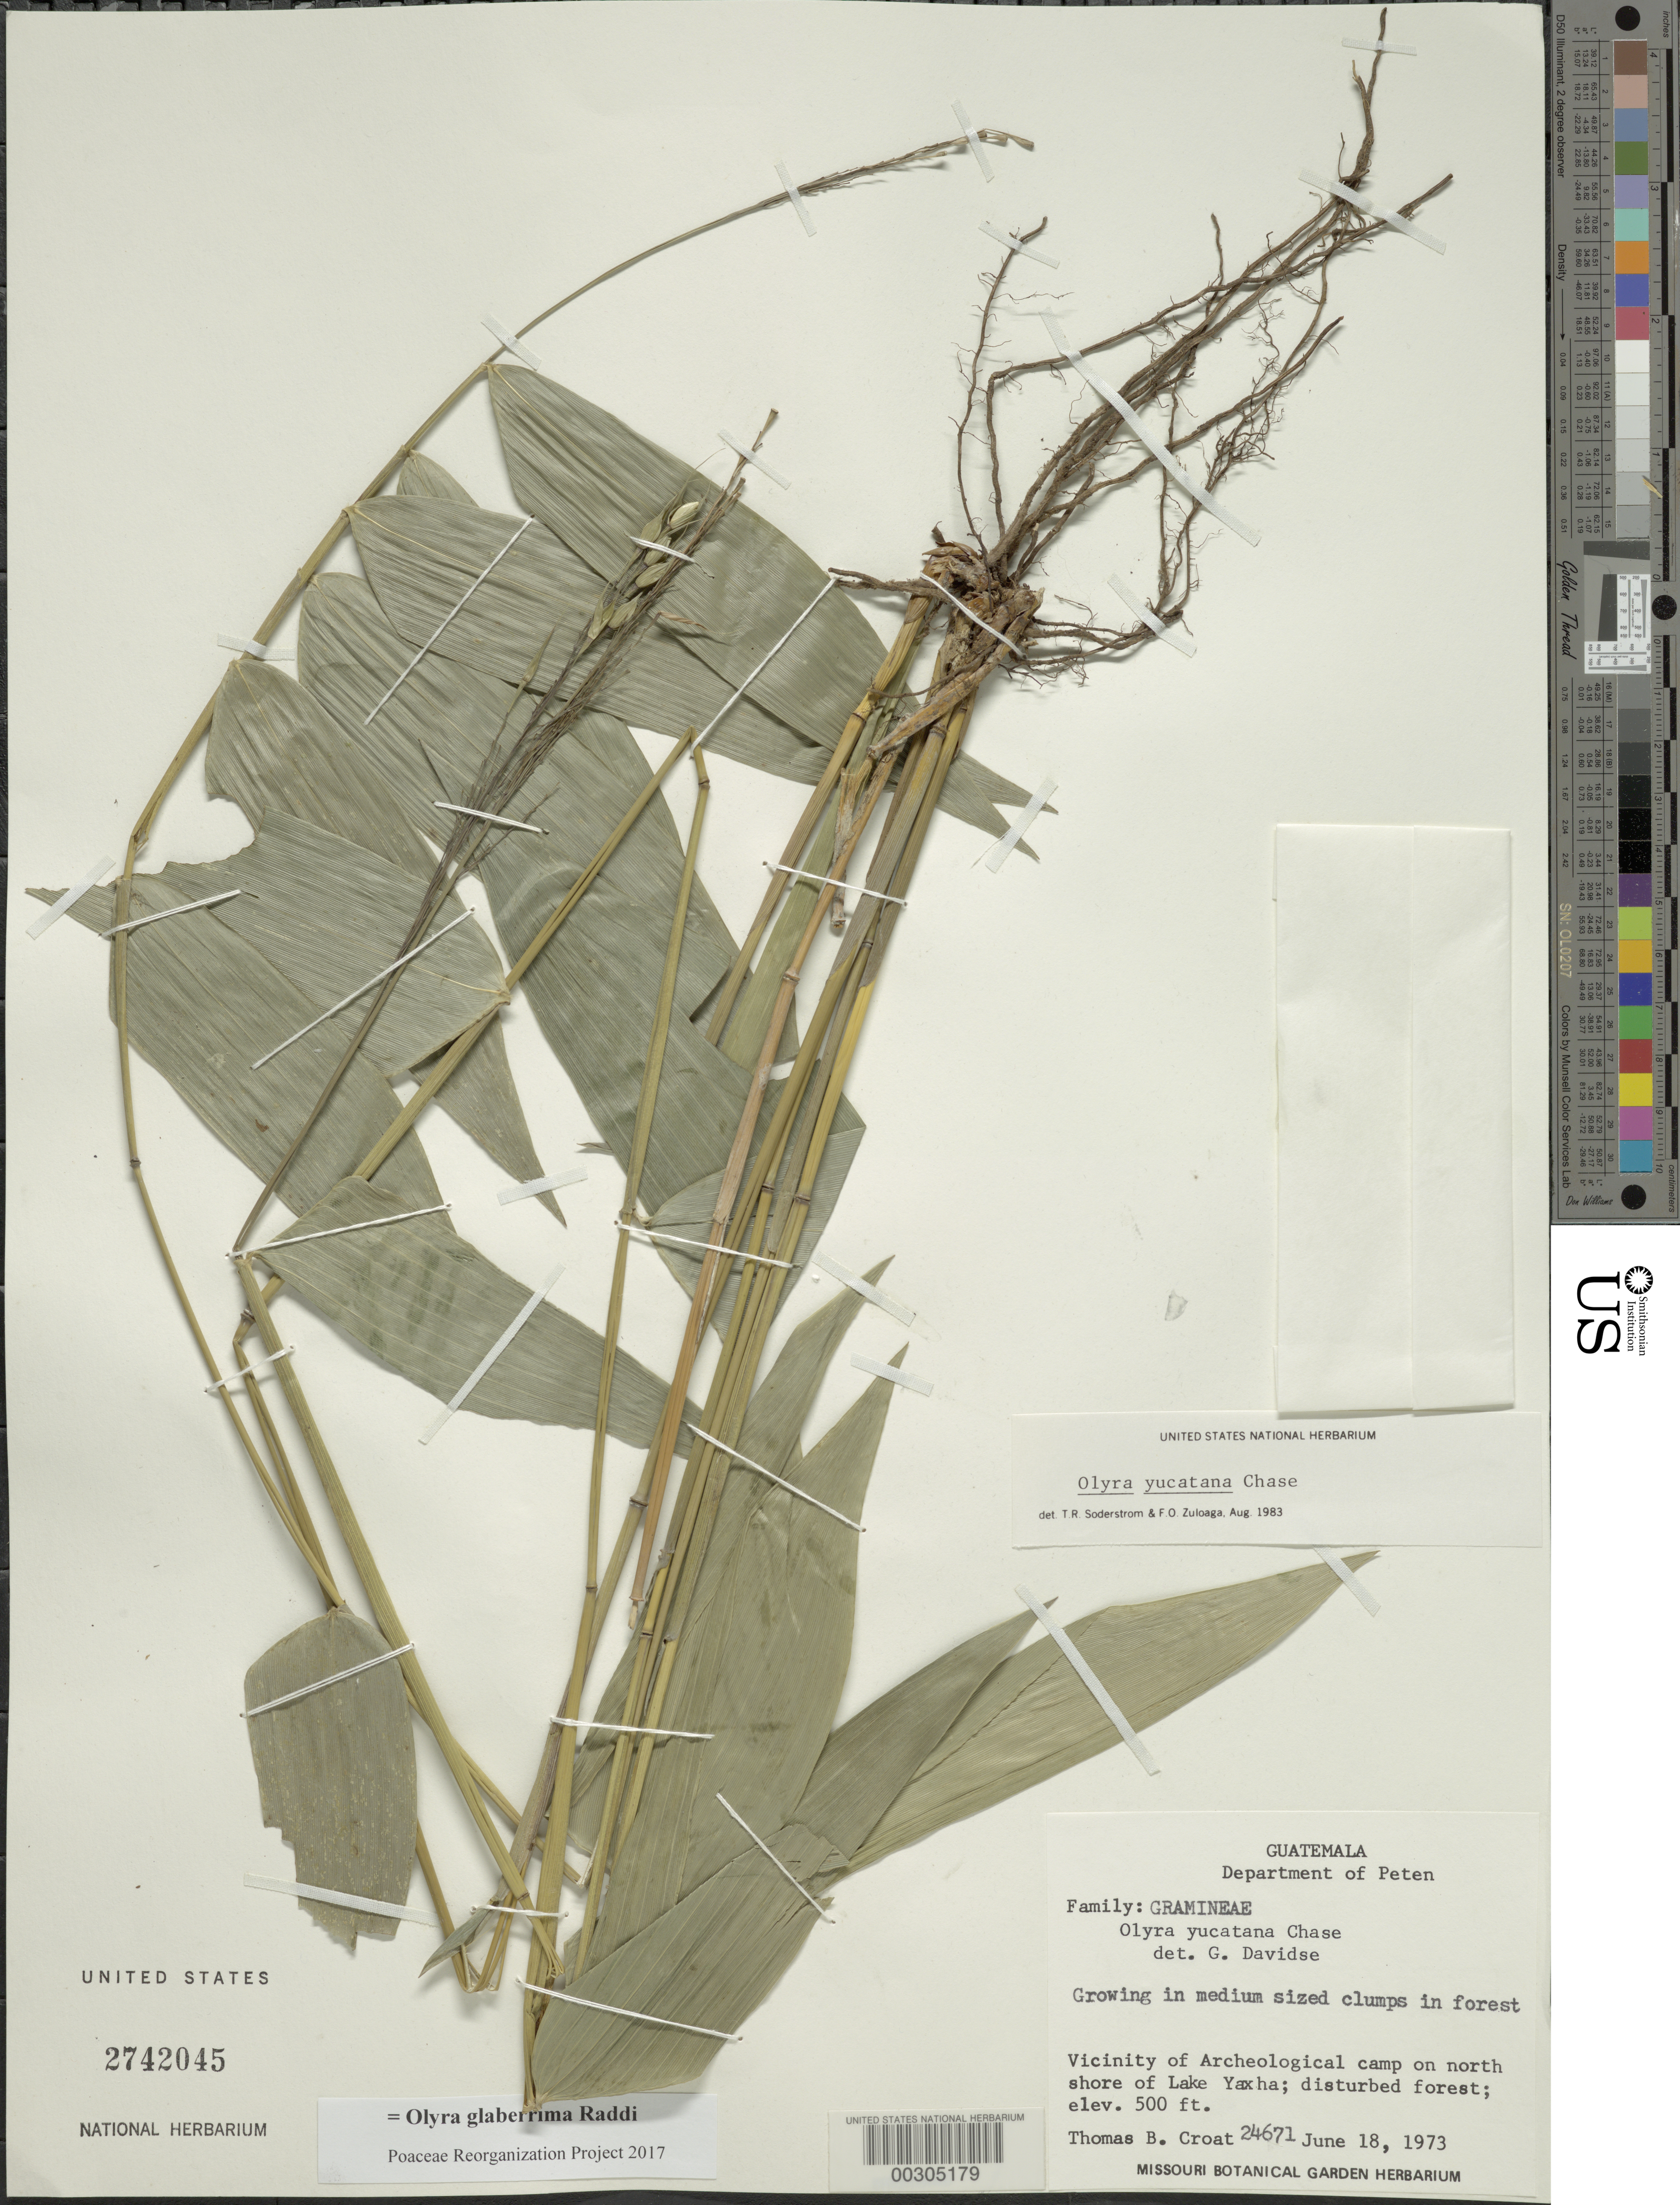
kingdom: Plantae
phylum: Tracheophyta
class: Liliopsida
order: Poales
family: Poaceae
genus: Olyra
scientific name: Olyra glaberrima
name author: Raddi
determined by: Poaceae Reorganization Project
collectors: T. B. Croat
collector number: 24671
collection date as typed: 18 Jun 1973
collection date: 1973-06-18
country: Guatemala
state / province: El Petén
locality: Lake Yaxha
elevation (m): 153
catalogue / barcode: US 2742045